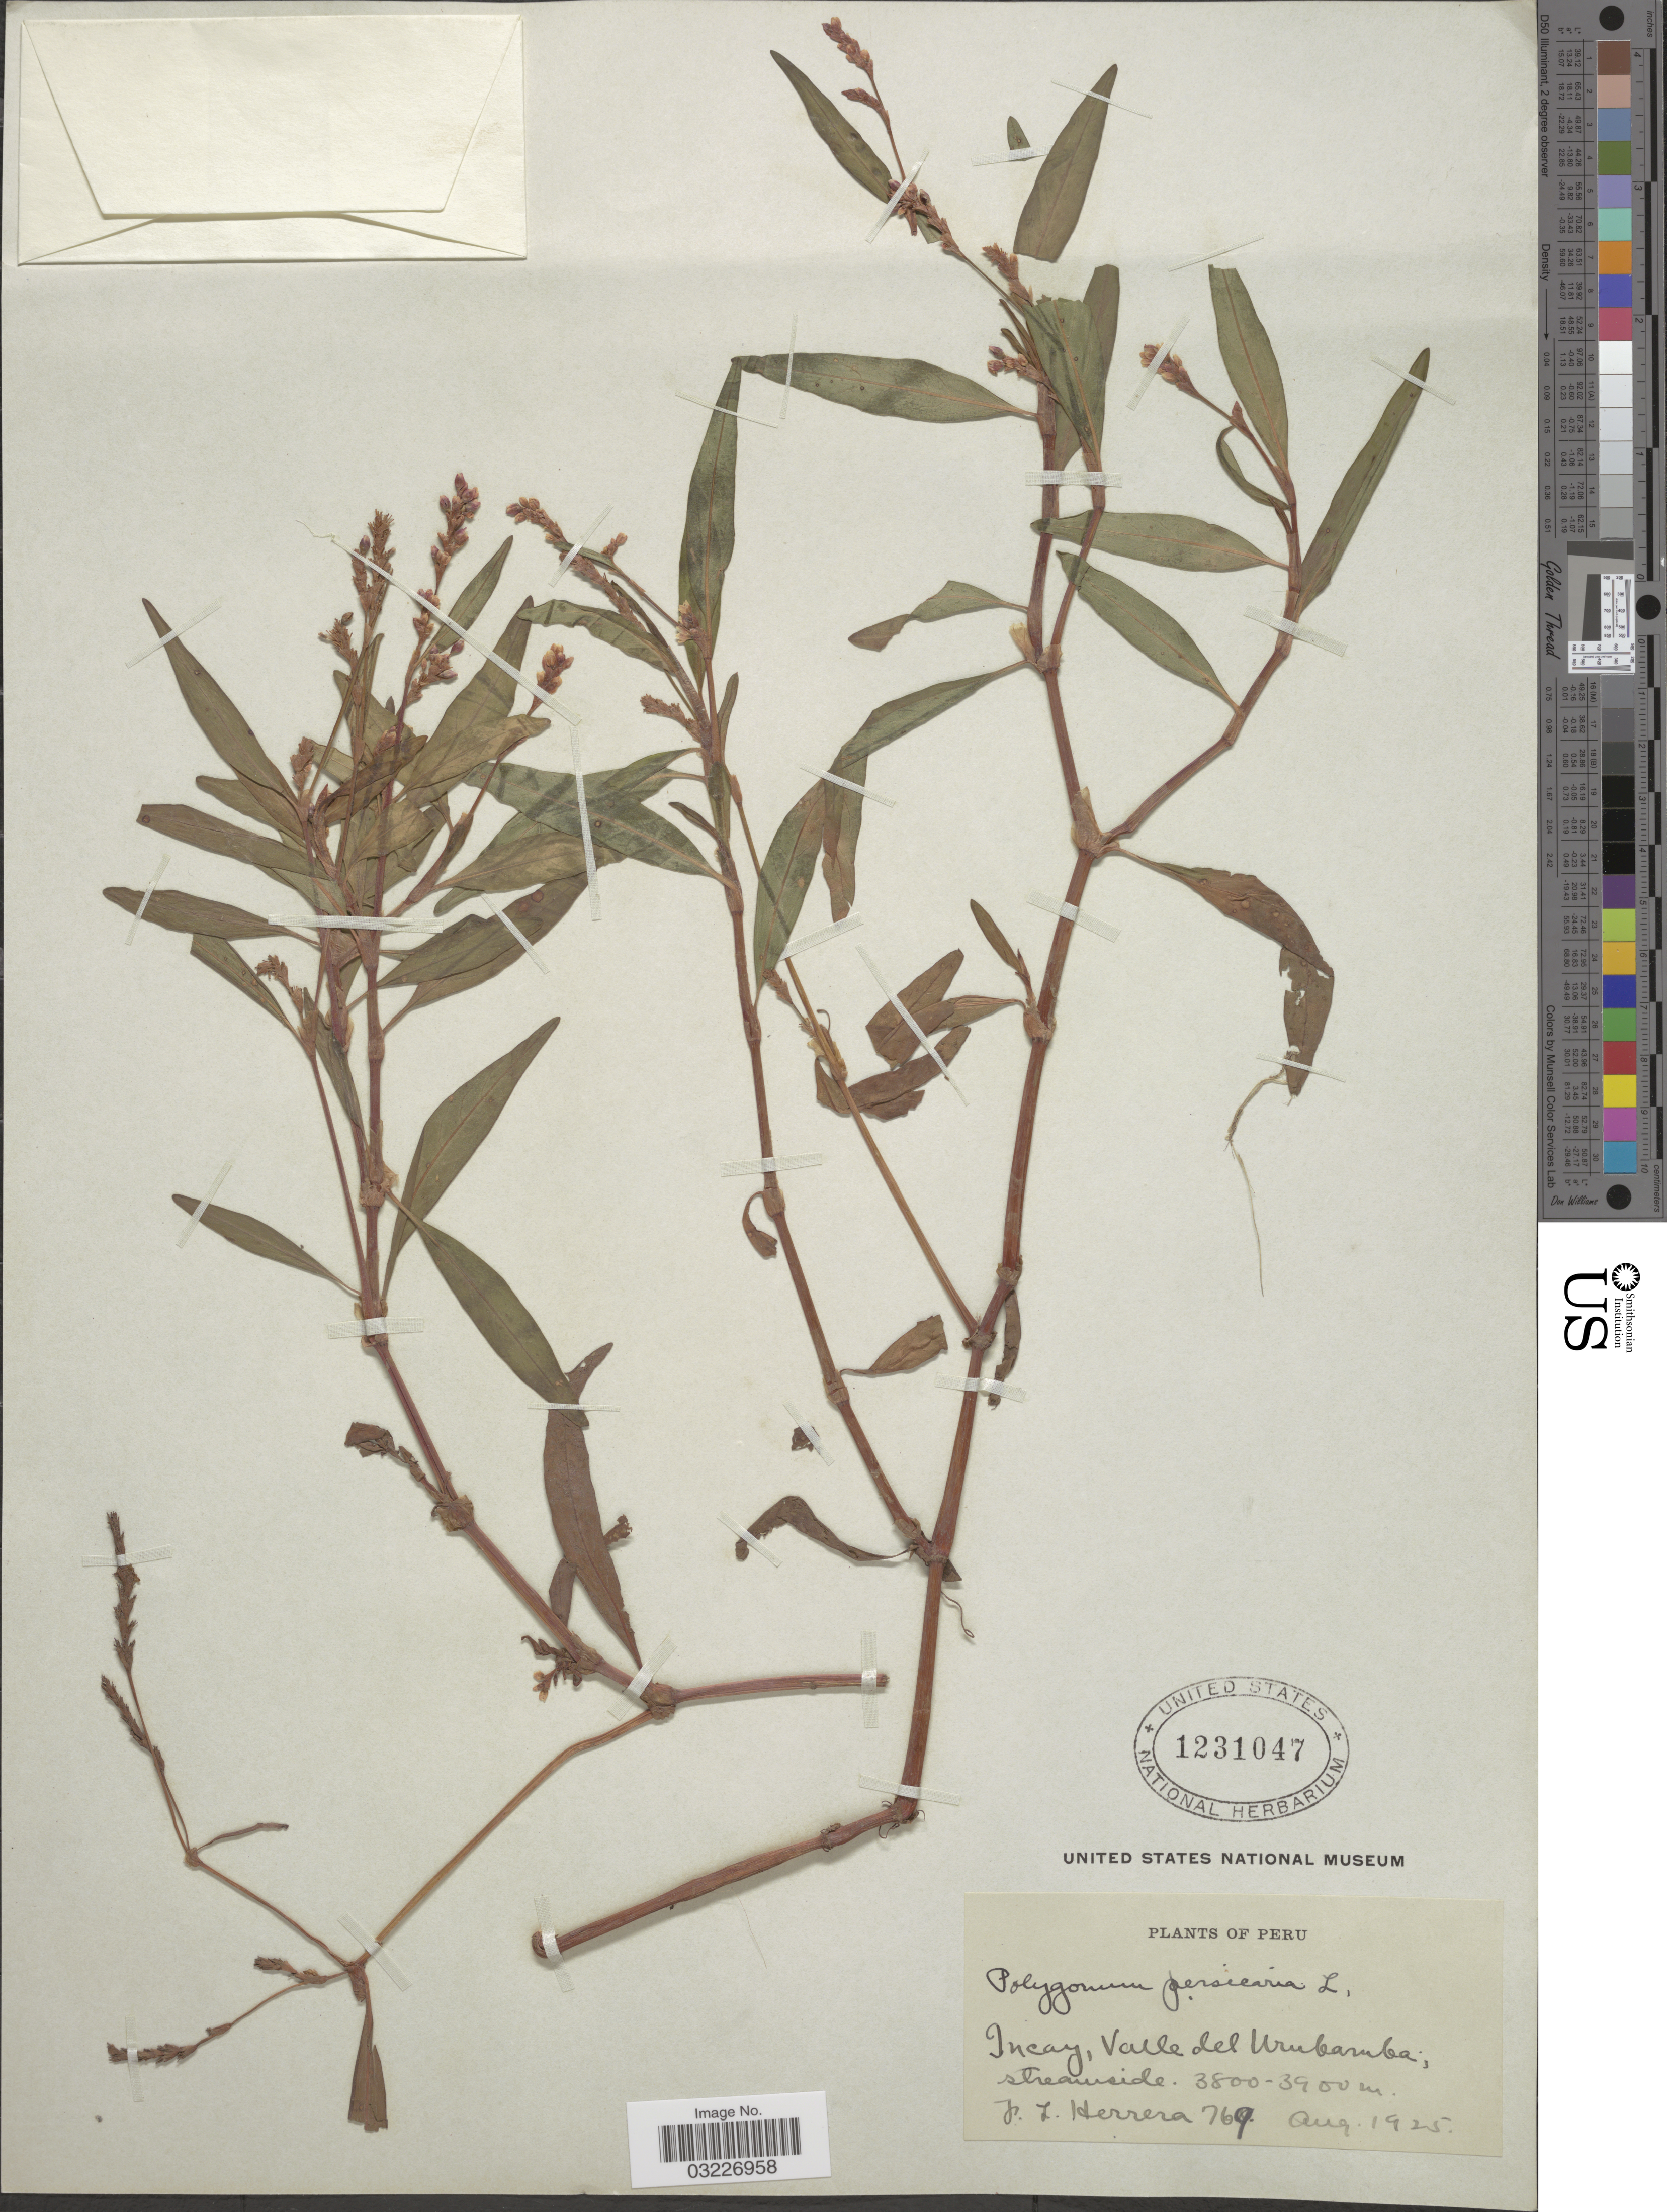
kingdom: Plantae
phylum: Tracheophyta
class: Magnoliopsida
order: Caryophyllales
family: Polygonaceae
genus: Polygonum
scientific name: Polygonum persicaria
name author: L.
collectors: F. L. Herrera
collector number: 769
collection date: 1925-08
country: Peru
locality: Incay, Valle del Urubamba.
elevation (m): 3800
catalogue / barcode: US 1231047